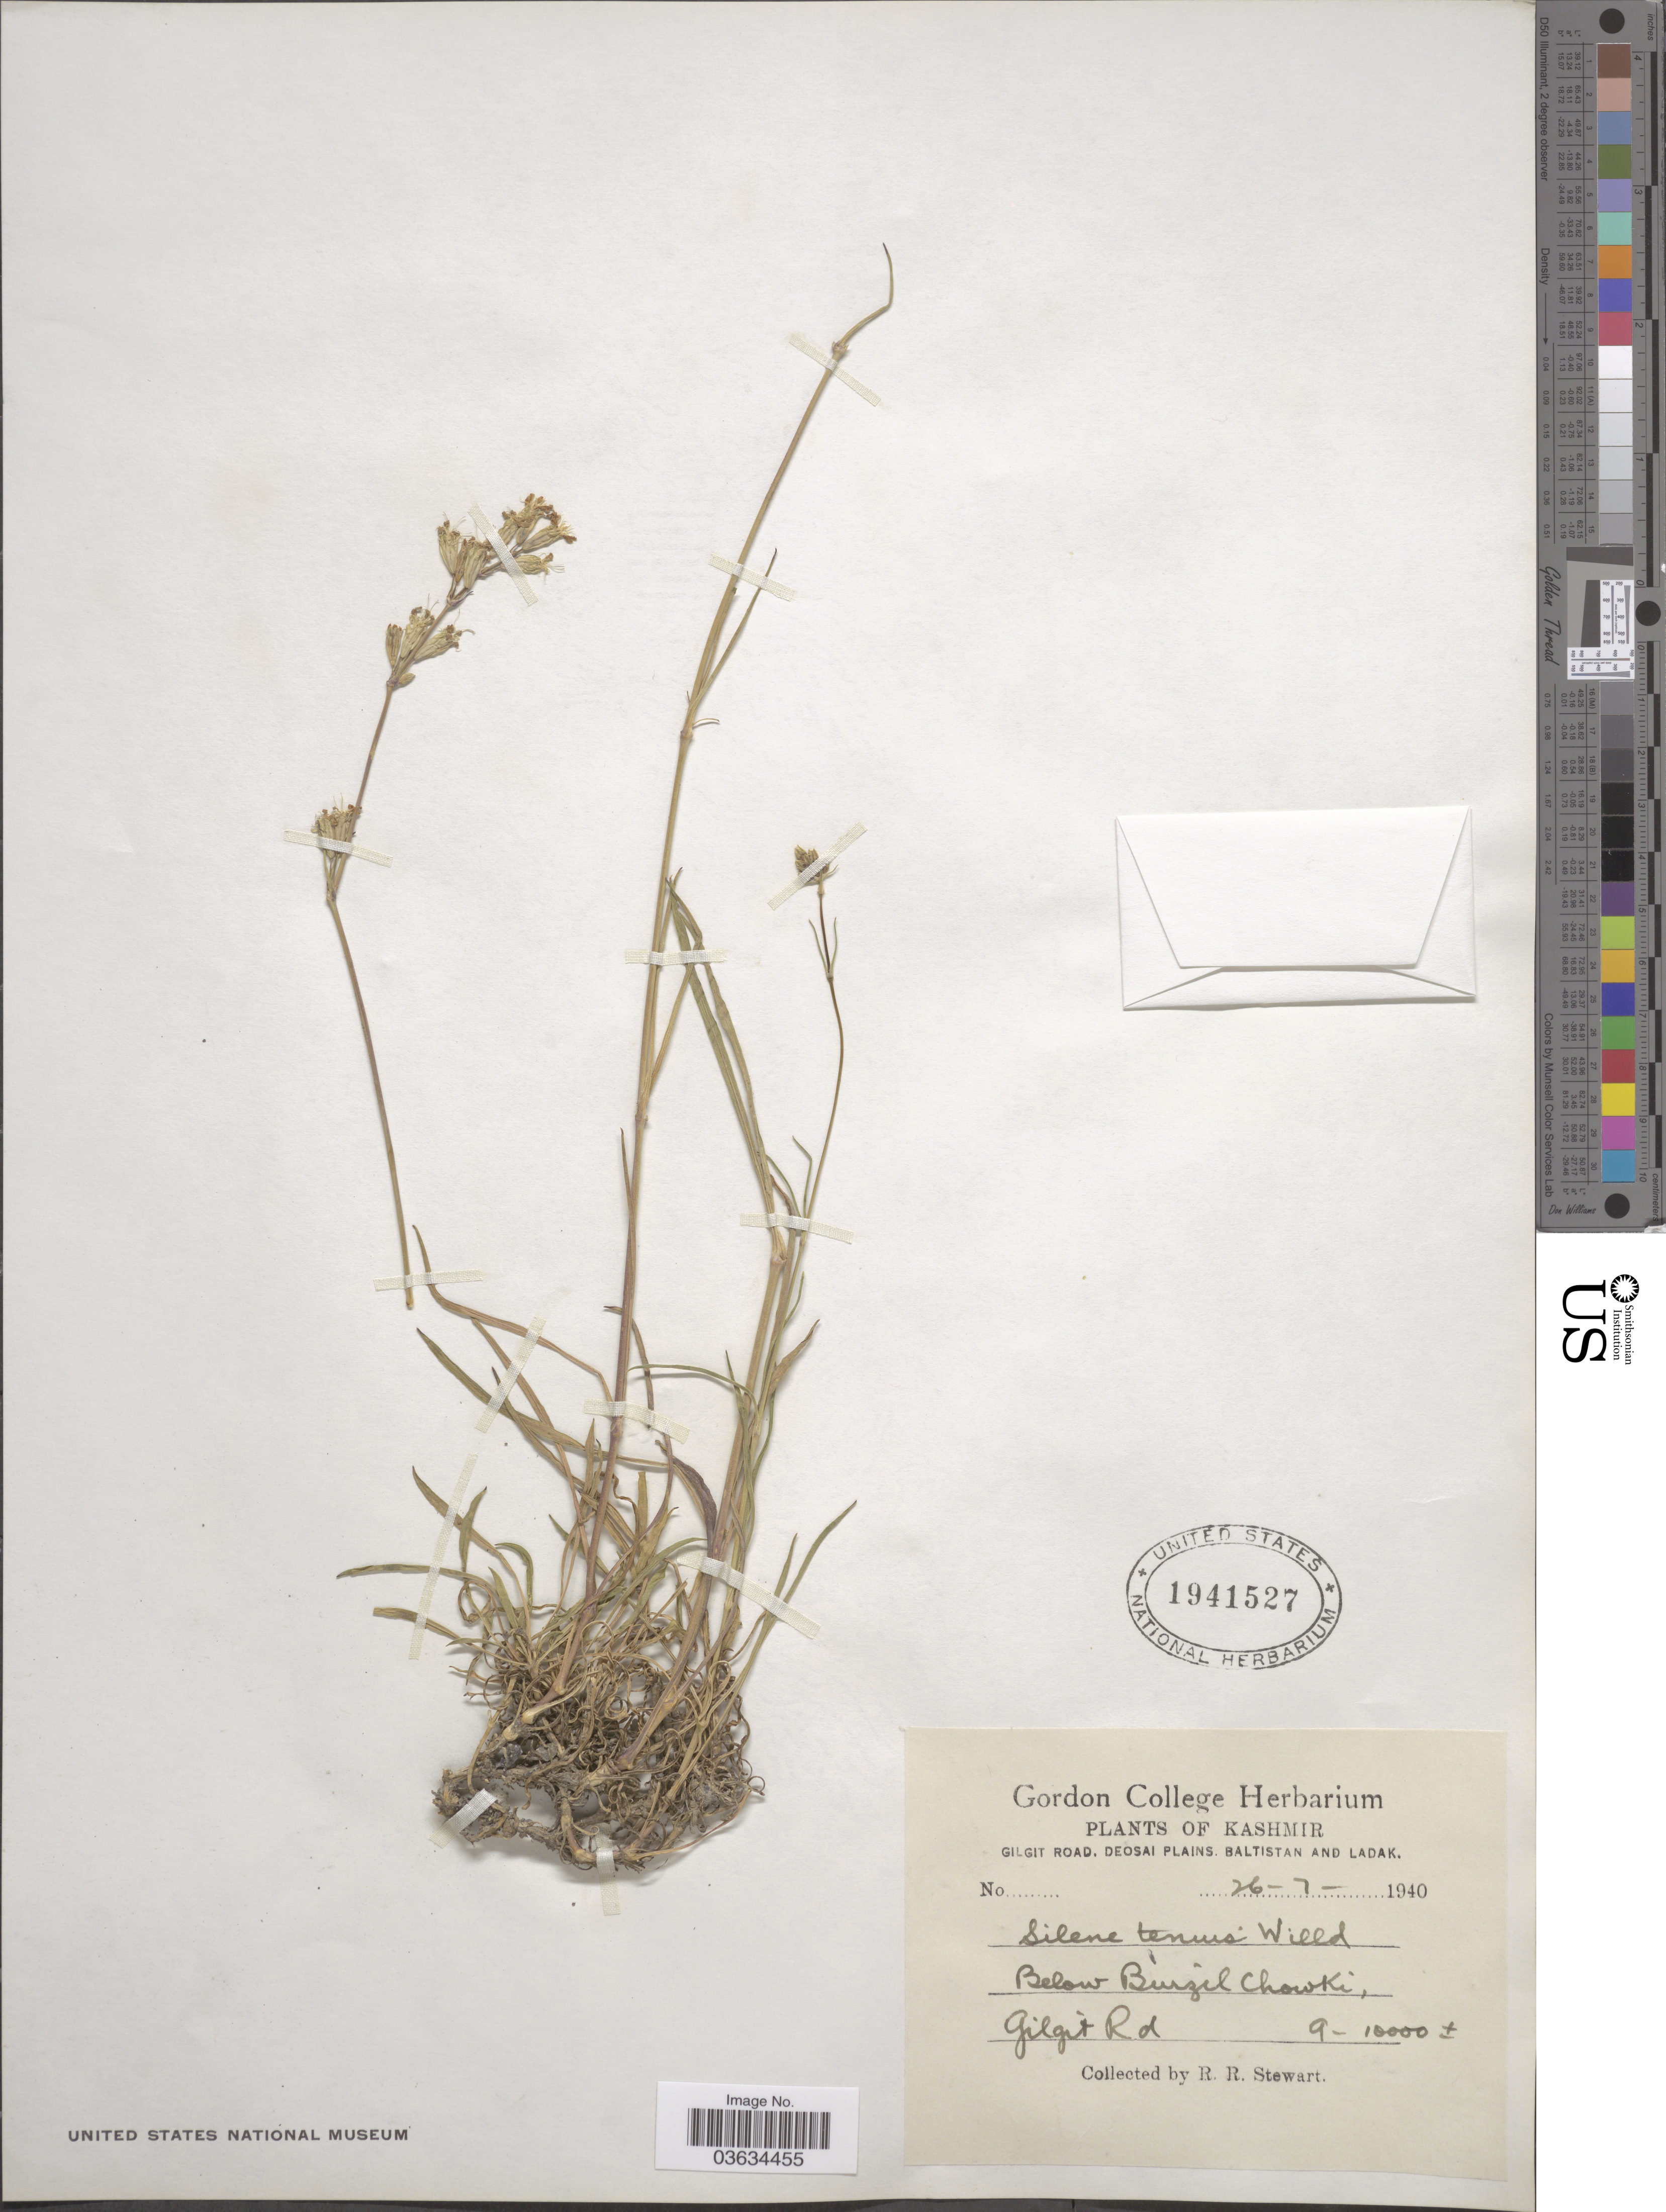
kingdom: Plantae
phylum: Tracheophyta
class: Magnoliopsida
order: Caryophyllales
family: Caryophyllaceae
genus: Silene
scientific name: Silene tenuis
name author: Willd.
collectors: R. Stewart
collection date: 1940-07-26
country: Pakistan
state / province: Gilgit-Baltistan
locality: Kashmir. Gilgit road, Deosai Plains. Baltistan and Ladak. Below Burzil Chowki, Gilgit Rd.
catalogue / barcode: US 1941527